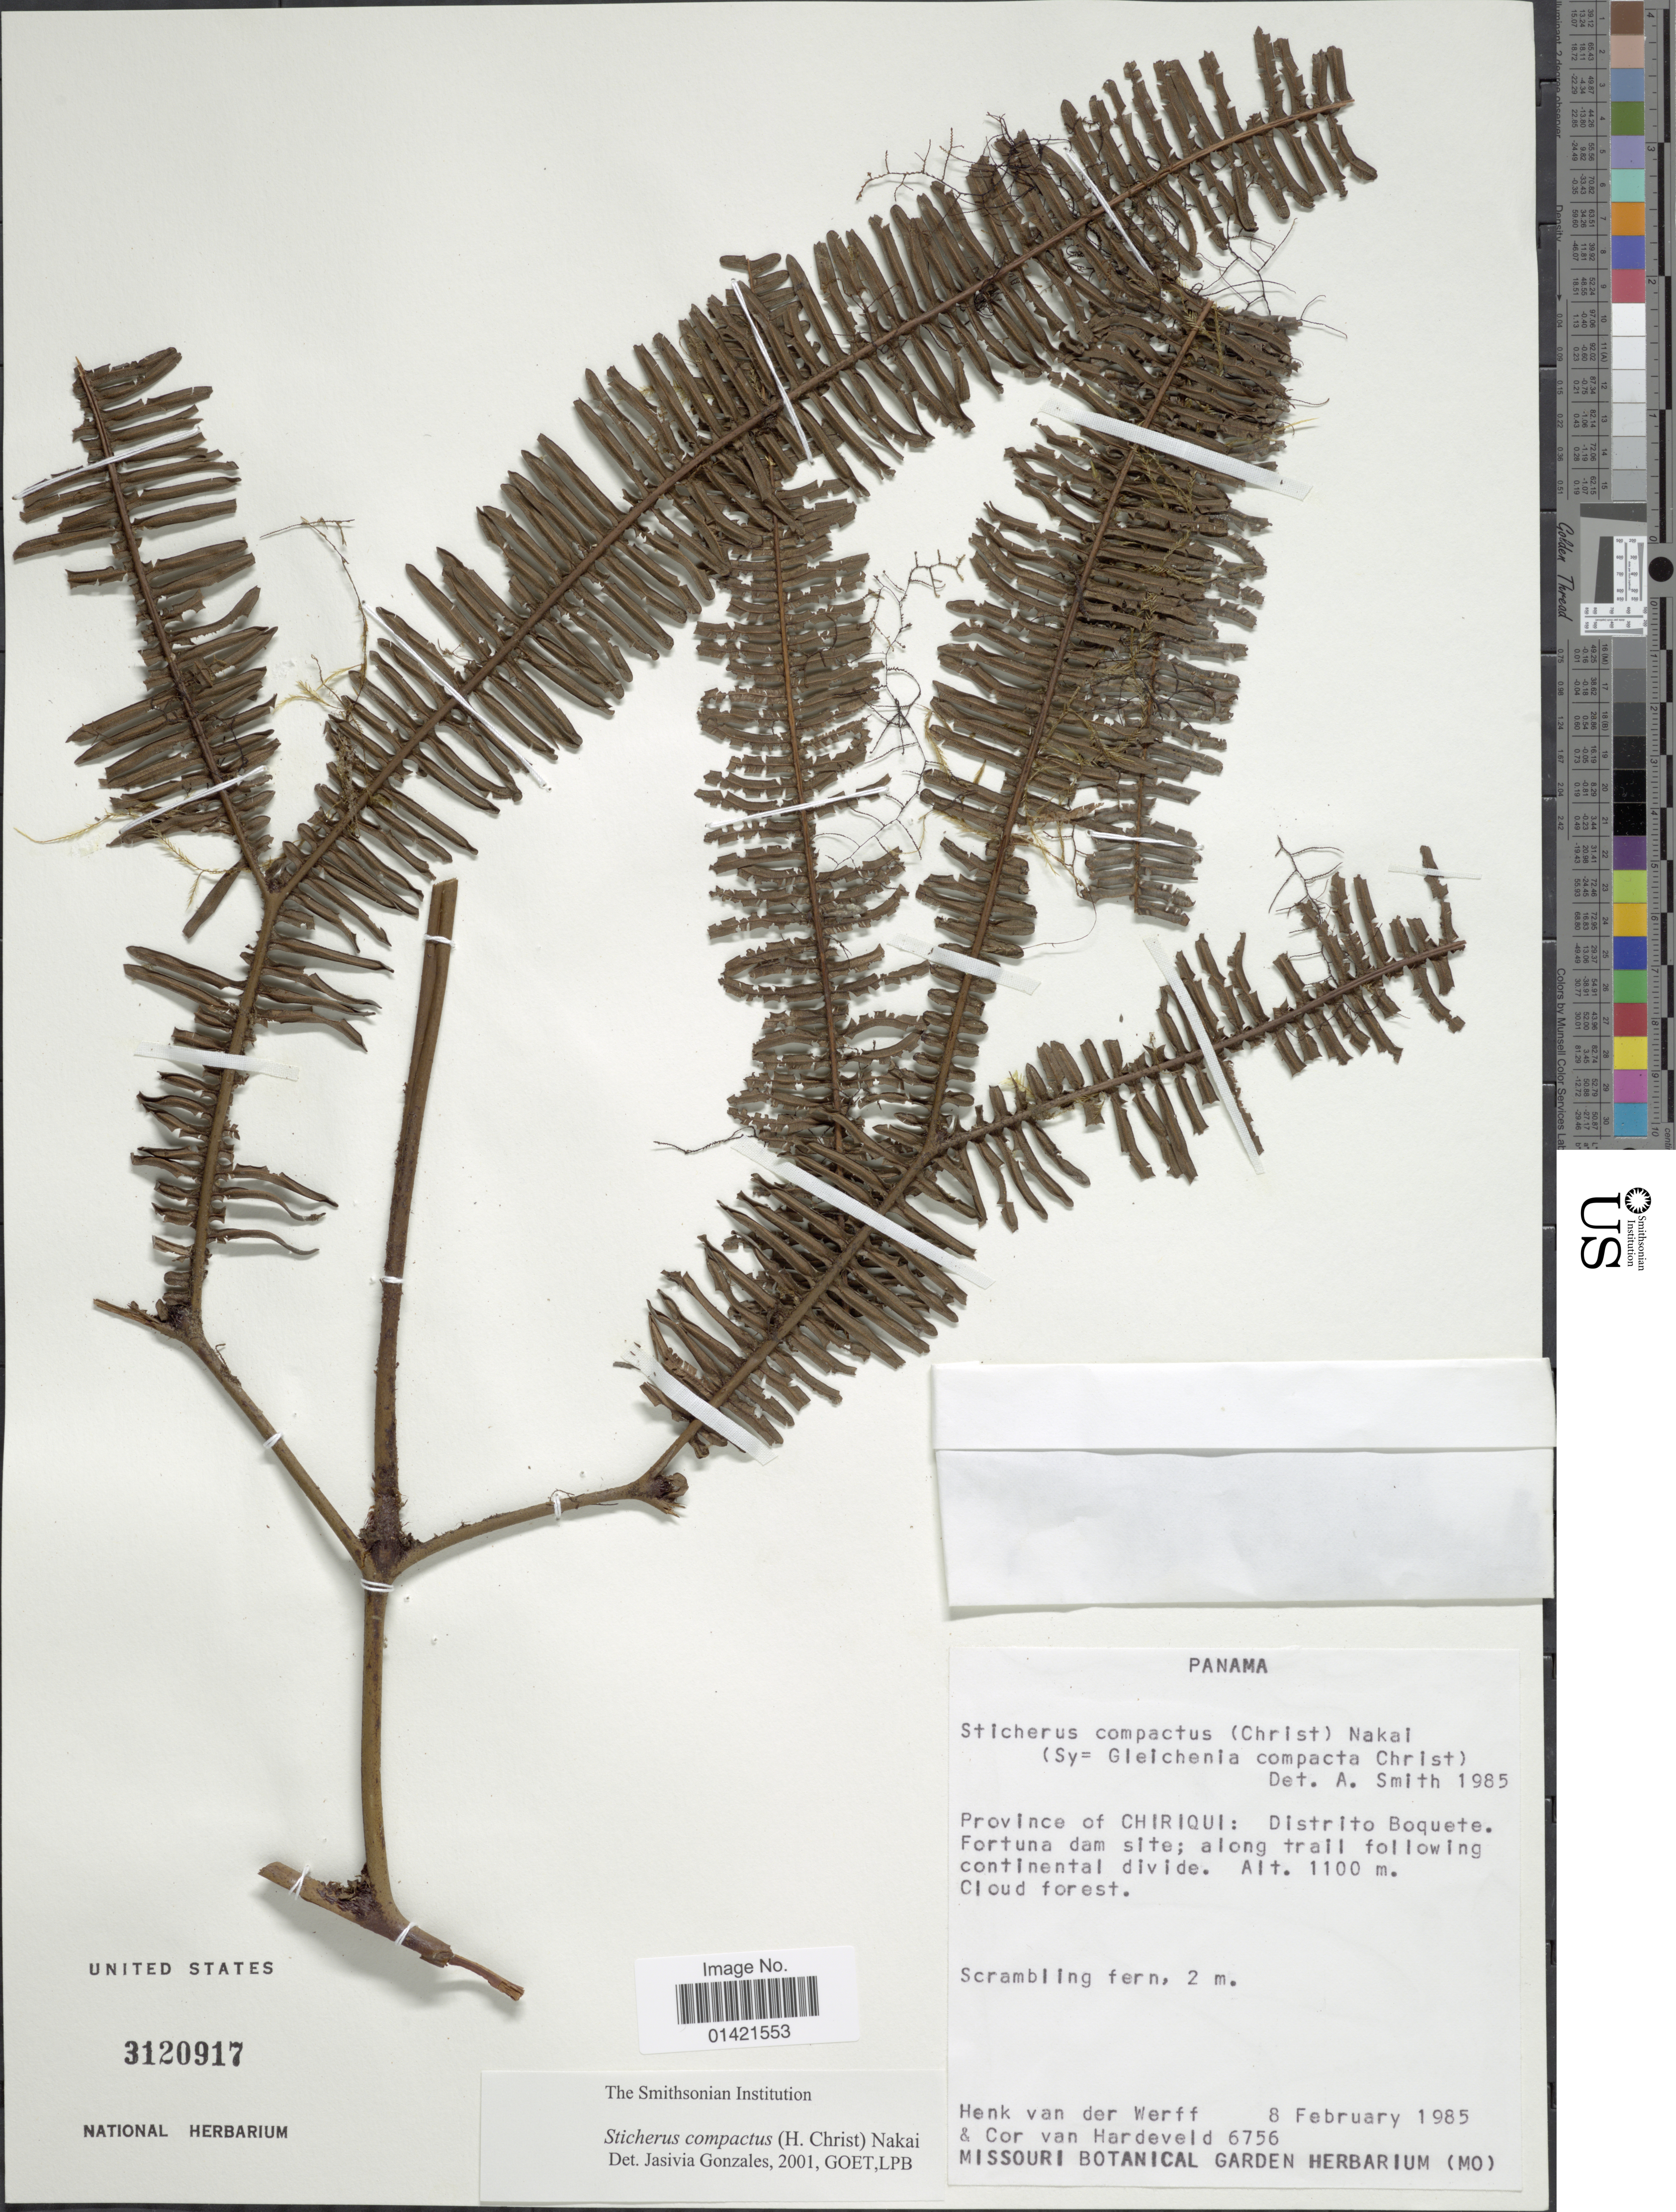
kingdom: Plantae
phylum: Tracheophyta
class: Polypodiopsida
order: Gleicheniales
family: Gleicheniaceae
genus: Sticherus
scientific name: Sticherus compactus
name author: (Christ) Nakai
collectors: H. van der Werff & C. Van Hardeveld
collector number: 6756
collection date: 1985-02-08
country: Panama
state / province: Chiriqui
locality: Province of Chiriqui: Distrito Boquete. Fortuna dam site; along trail following continetal divide.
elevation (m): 1100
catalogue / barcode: US 3120917